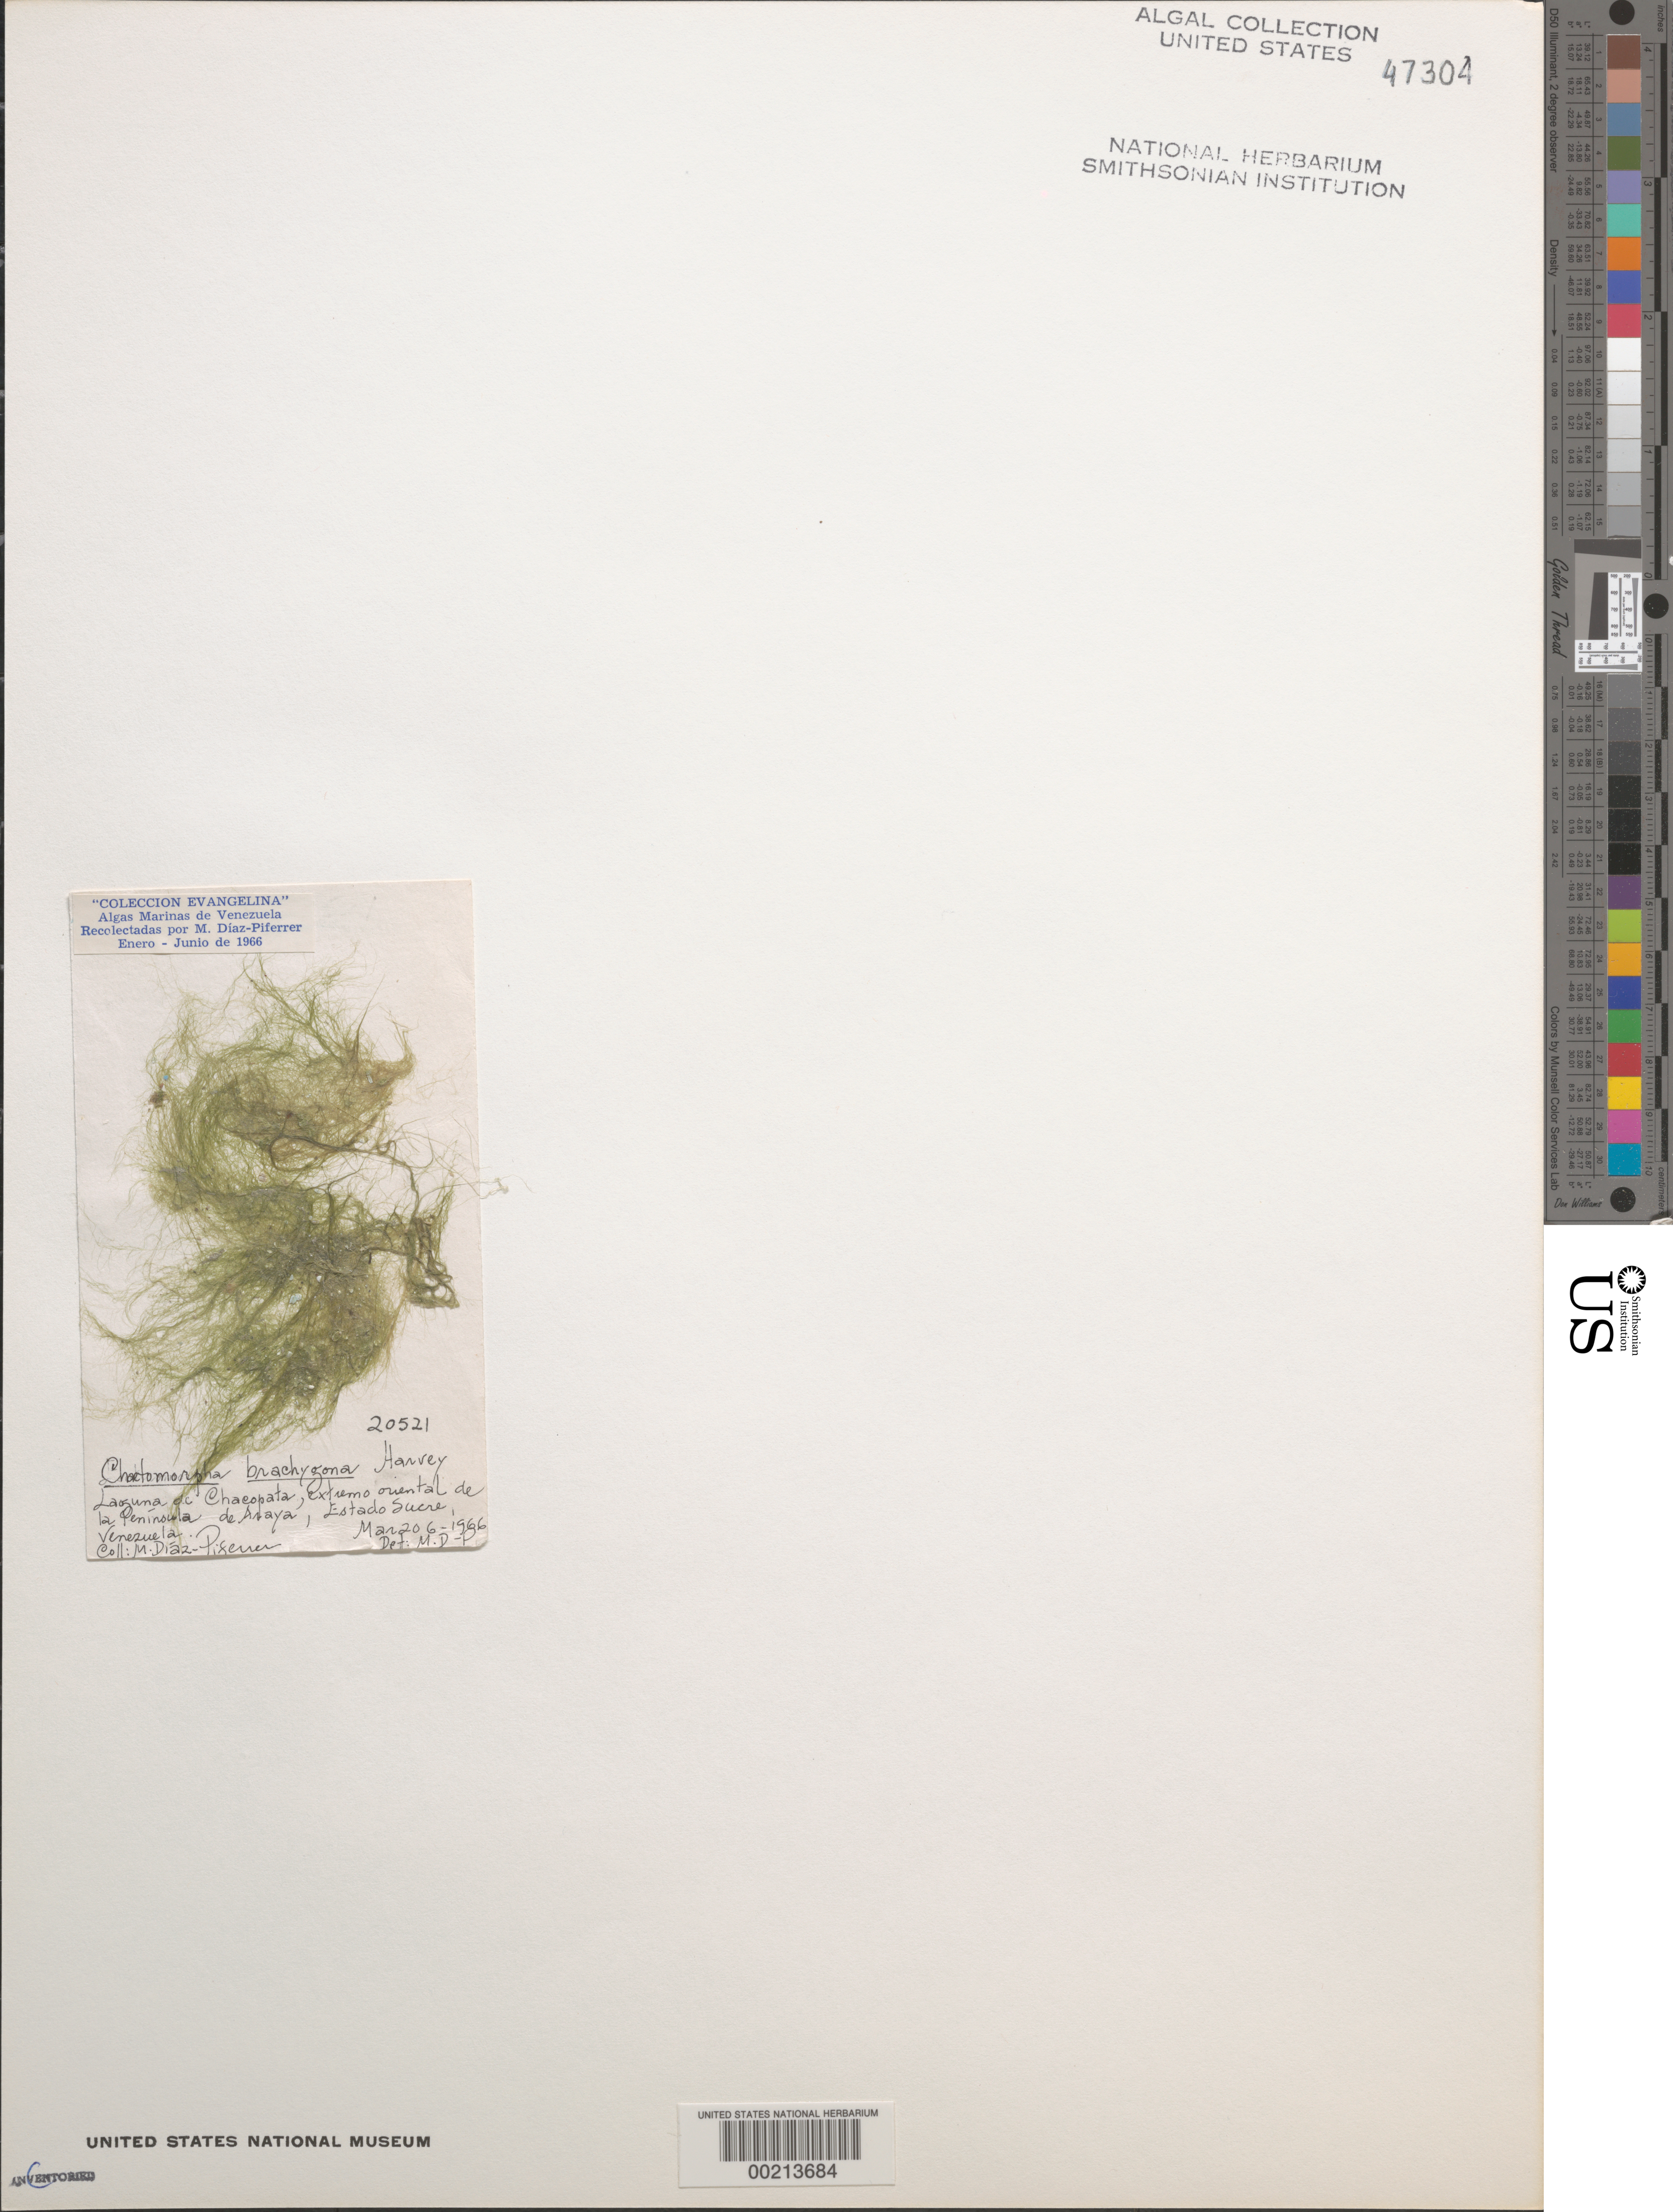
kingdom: Plantae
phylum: Chlorophyta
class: Ulvophyceae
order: Cladophorales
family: Cladophoraceae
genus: Chaetomorpha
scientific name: Chaetomorpha brachygona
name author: Harv.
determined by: Diaz-Piferrer, M.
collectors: M. Diaz-Piferrer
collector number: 20521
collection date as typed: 06 Mar 1966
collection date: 1966-03-06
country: Venezuela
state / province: Sucre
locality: Peninsula de araya, laguna de chacopata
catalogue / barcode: US 47304